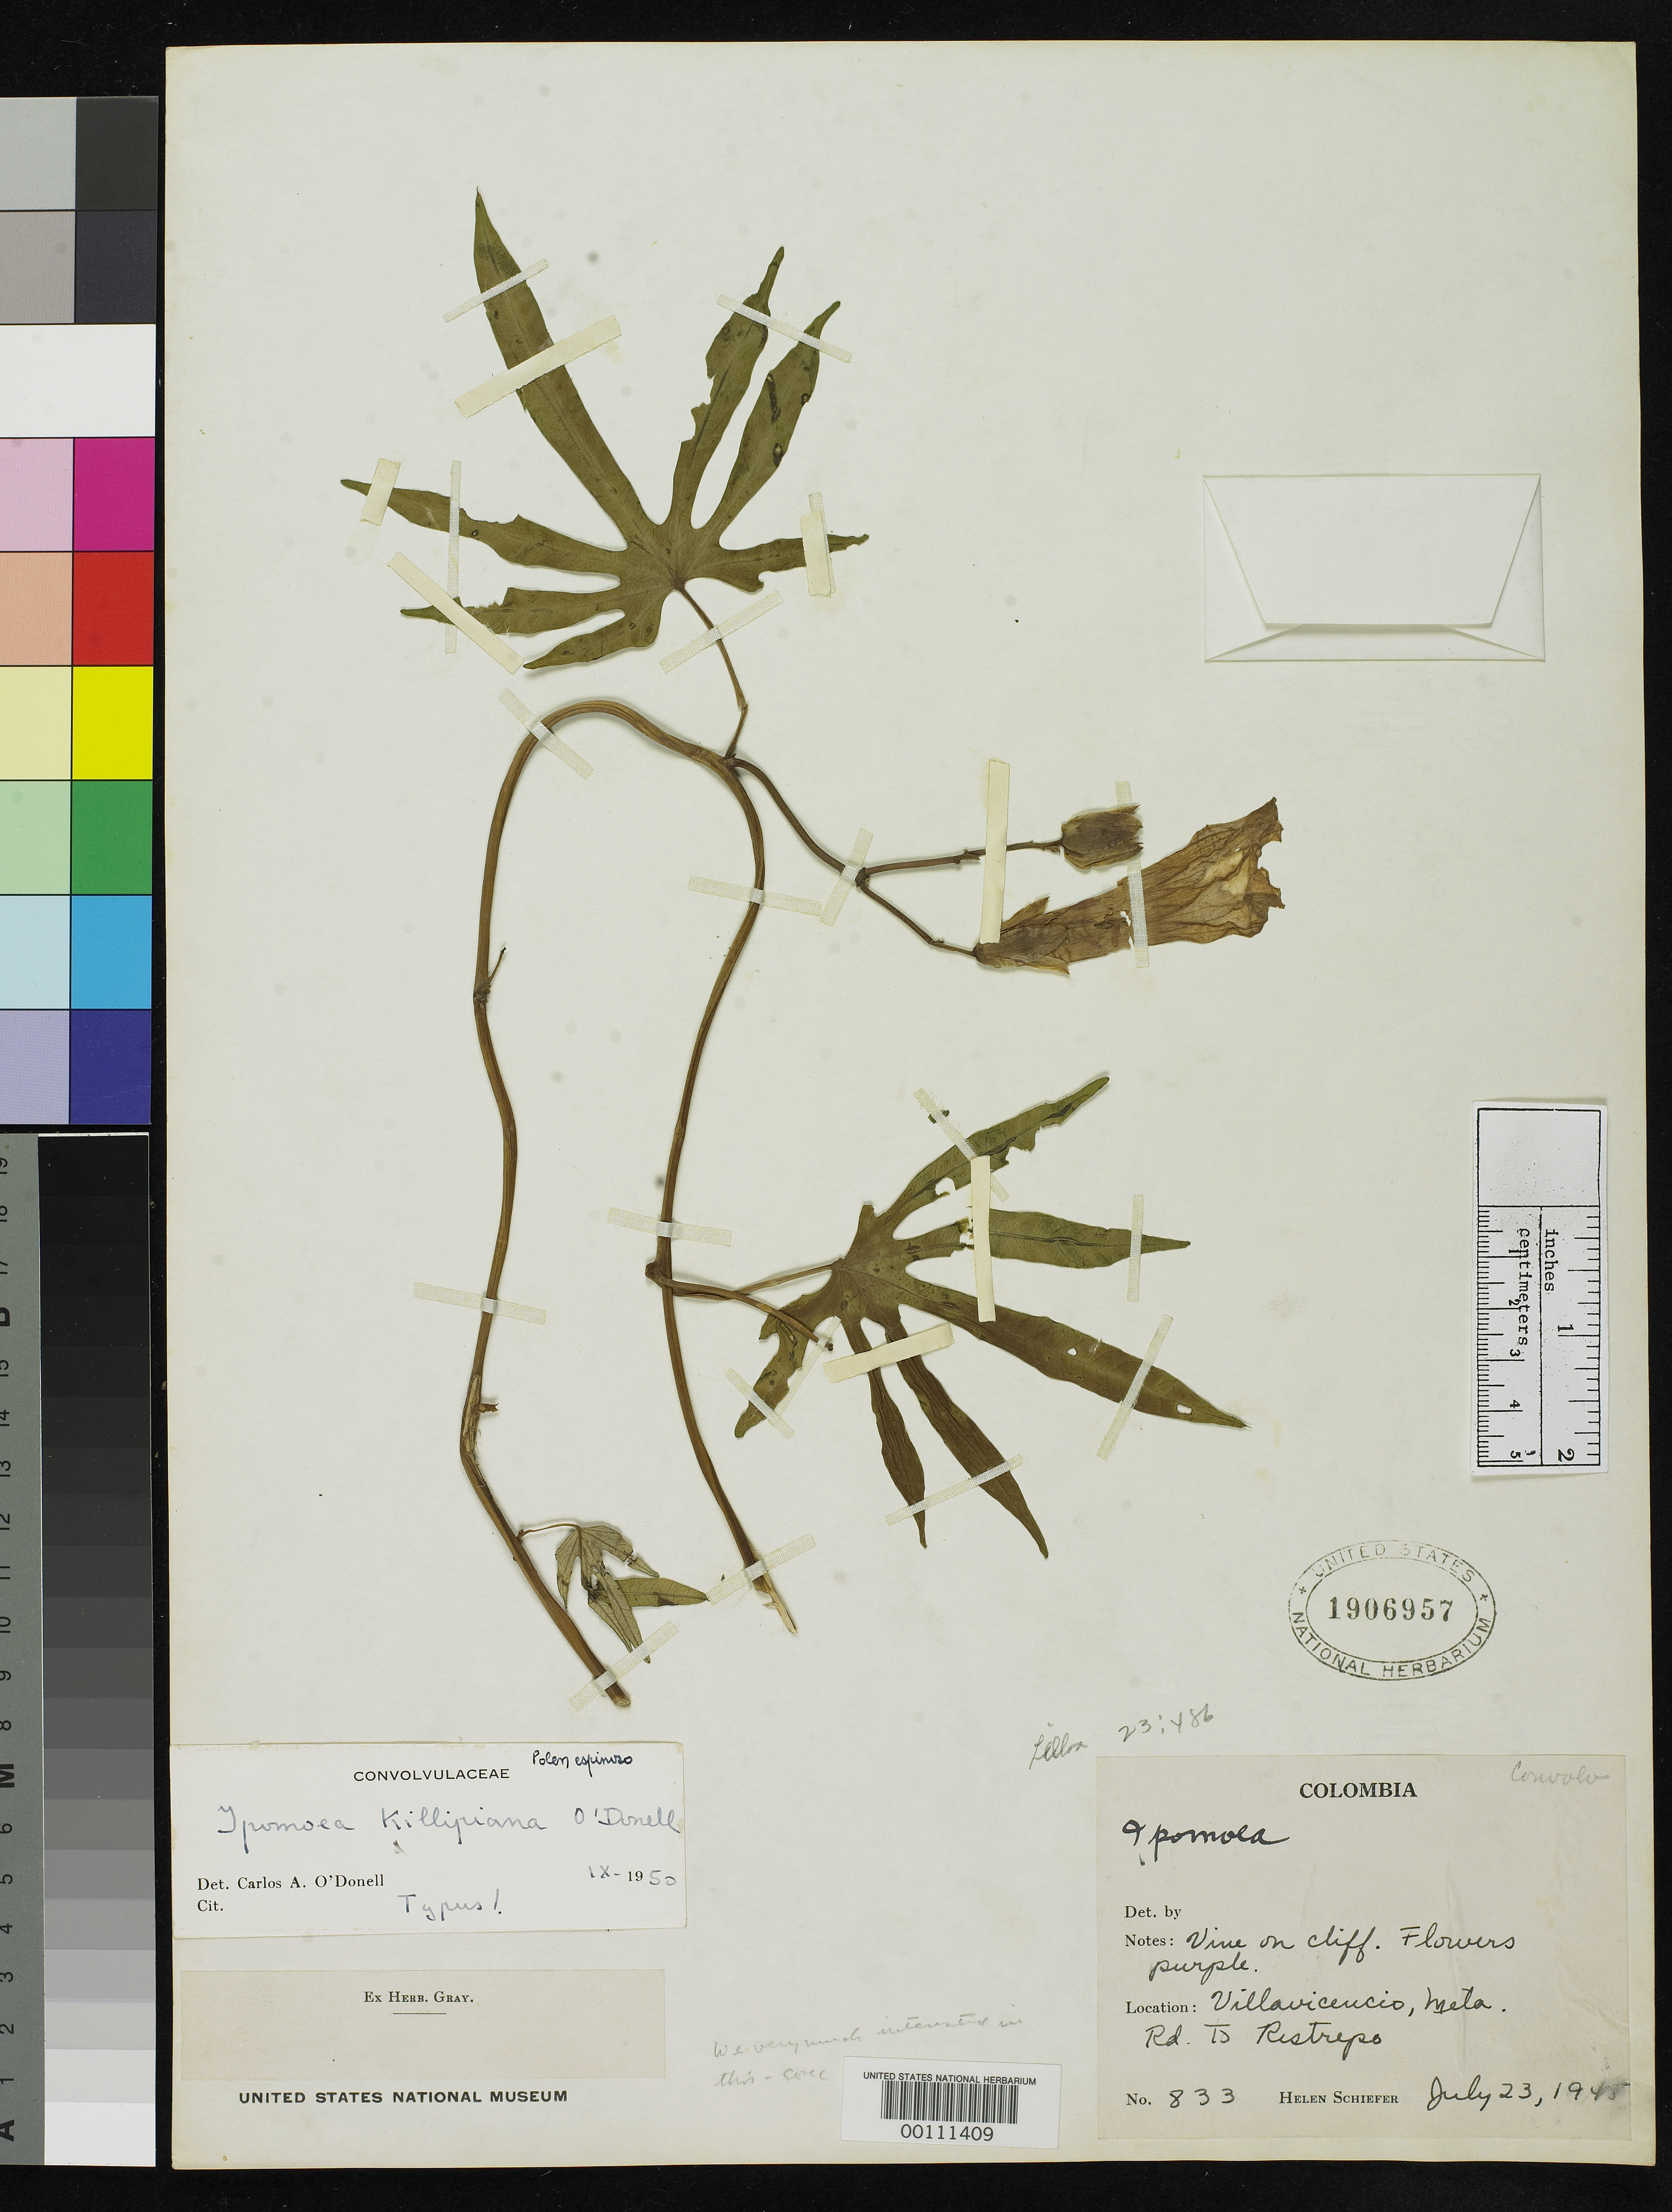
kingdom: Plantae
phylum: Tracheophyta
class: Magnoliopsida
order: Solanales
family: Convolvulaceae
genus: Ipomoea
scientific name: Ipomoea killipiana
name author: O'Donell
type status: Holotype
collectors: H. Schiefer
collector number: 833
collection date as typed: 23 Jul 1945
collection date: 1945-07-23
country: Colombia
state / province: Meta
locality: Villa Vicencia, road to Ristrepo.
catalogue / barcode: US 1906957